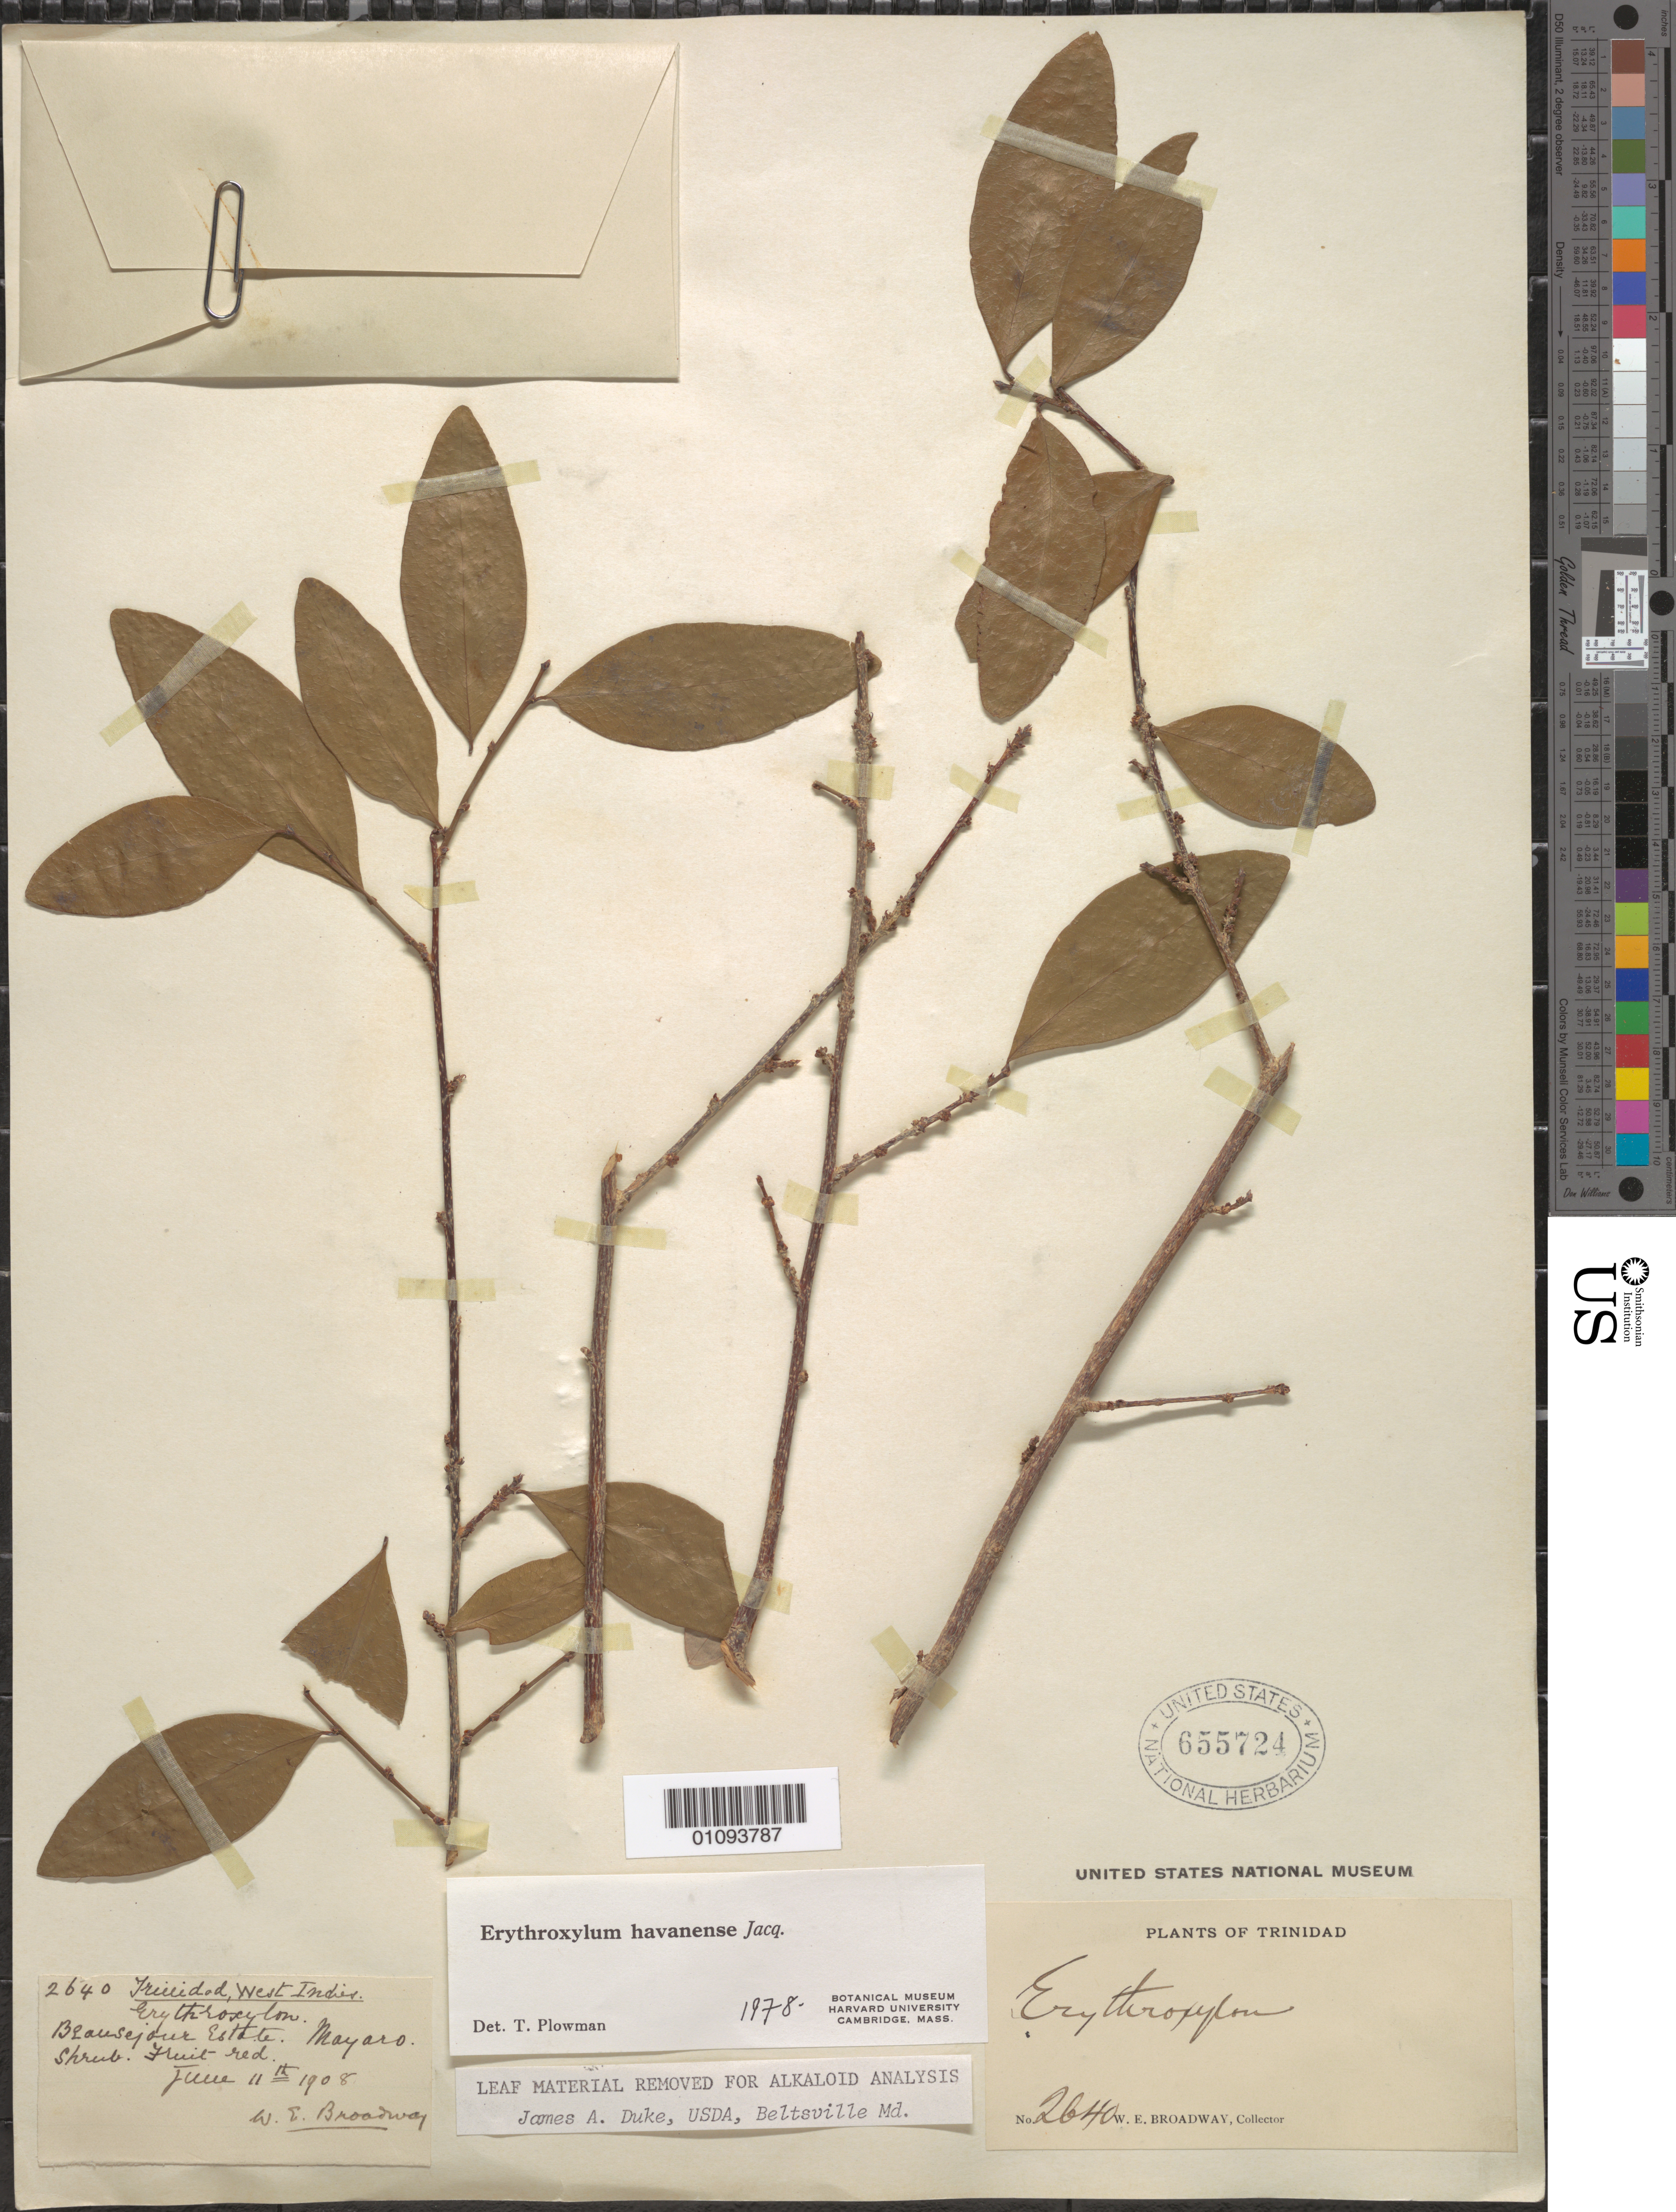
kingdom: Plantae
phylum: Tracheophyta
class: Magnoliopsida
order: Malpighiales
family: Erythroxylaceae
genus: Erythroxylum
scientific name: Erythroxylum havanense var. havanense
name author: Jacq.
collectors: W. E. Broadway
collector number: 2640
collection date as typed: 11 Jun 1908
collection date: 1908-06-11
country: Trinidad and Tobago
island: Trinidad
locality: Beausejour Estate, Mayaro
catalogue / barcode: US 655724